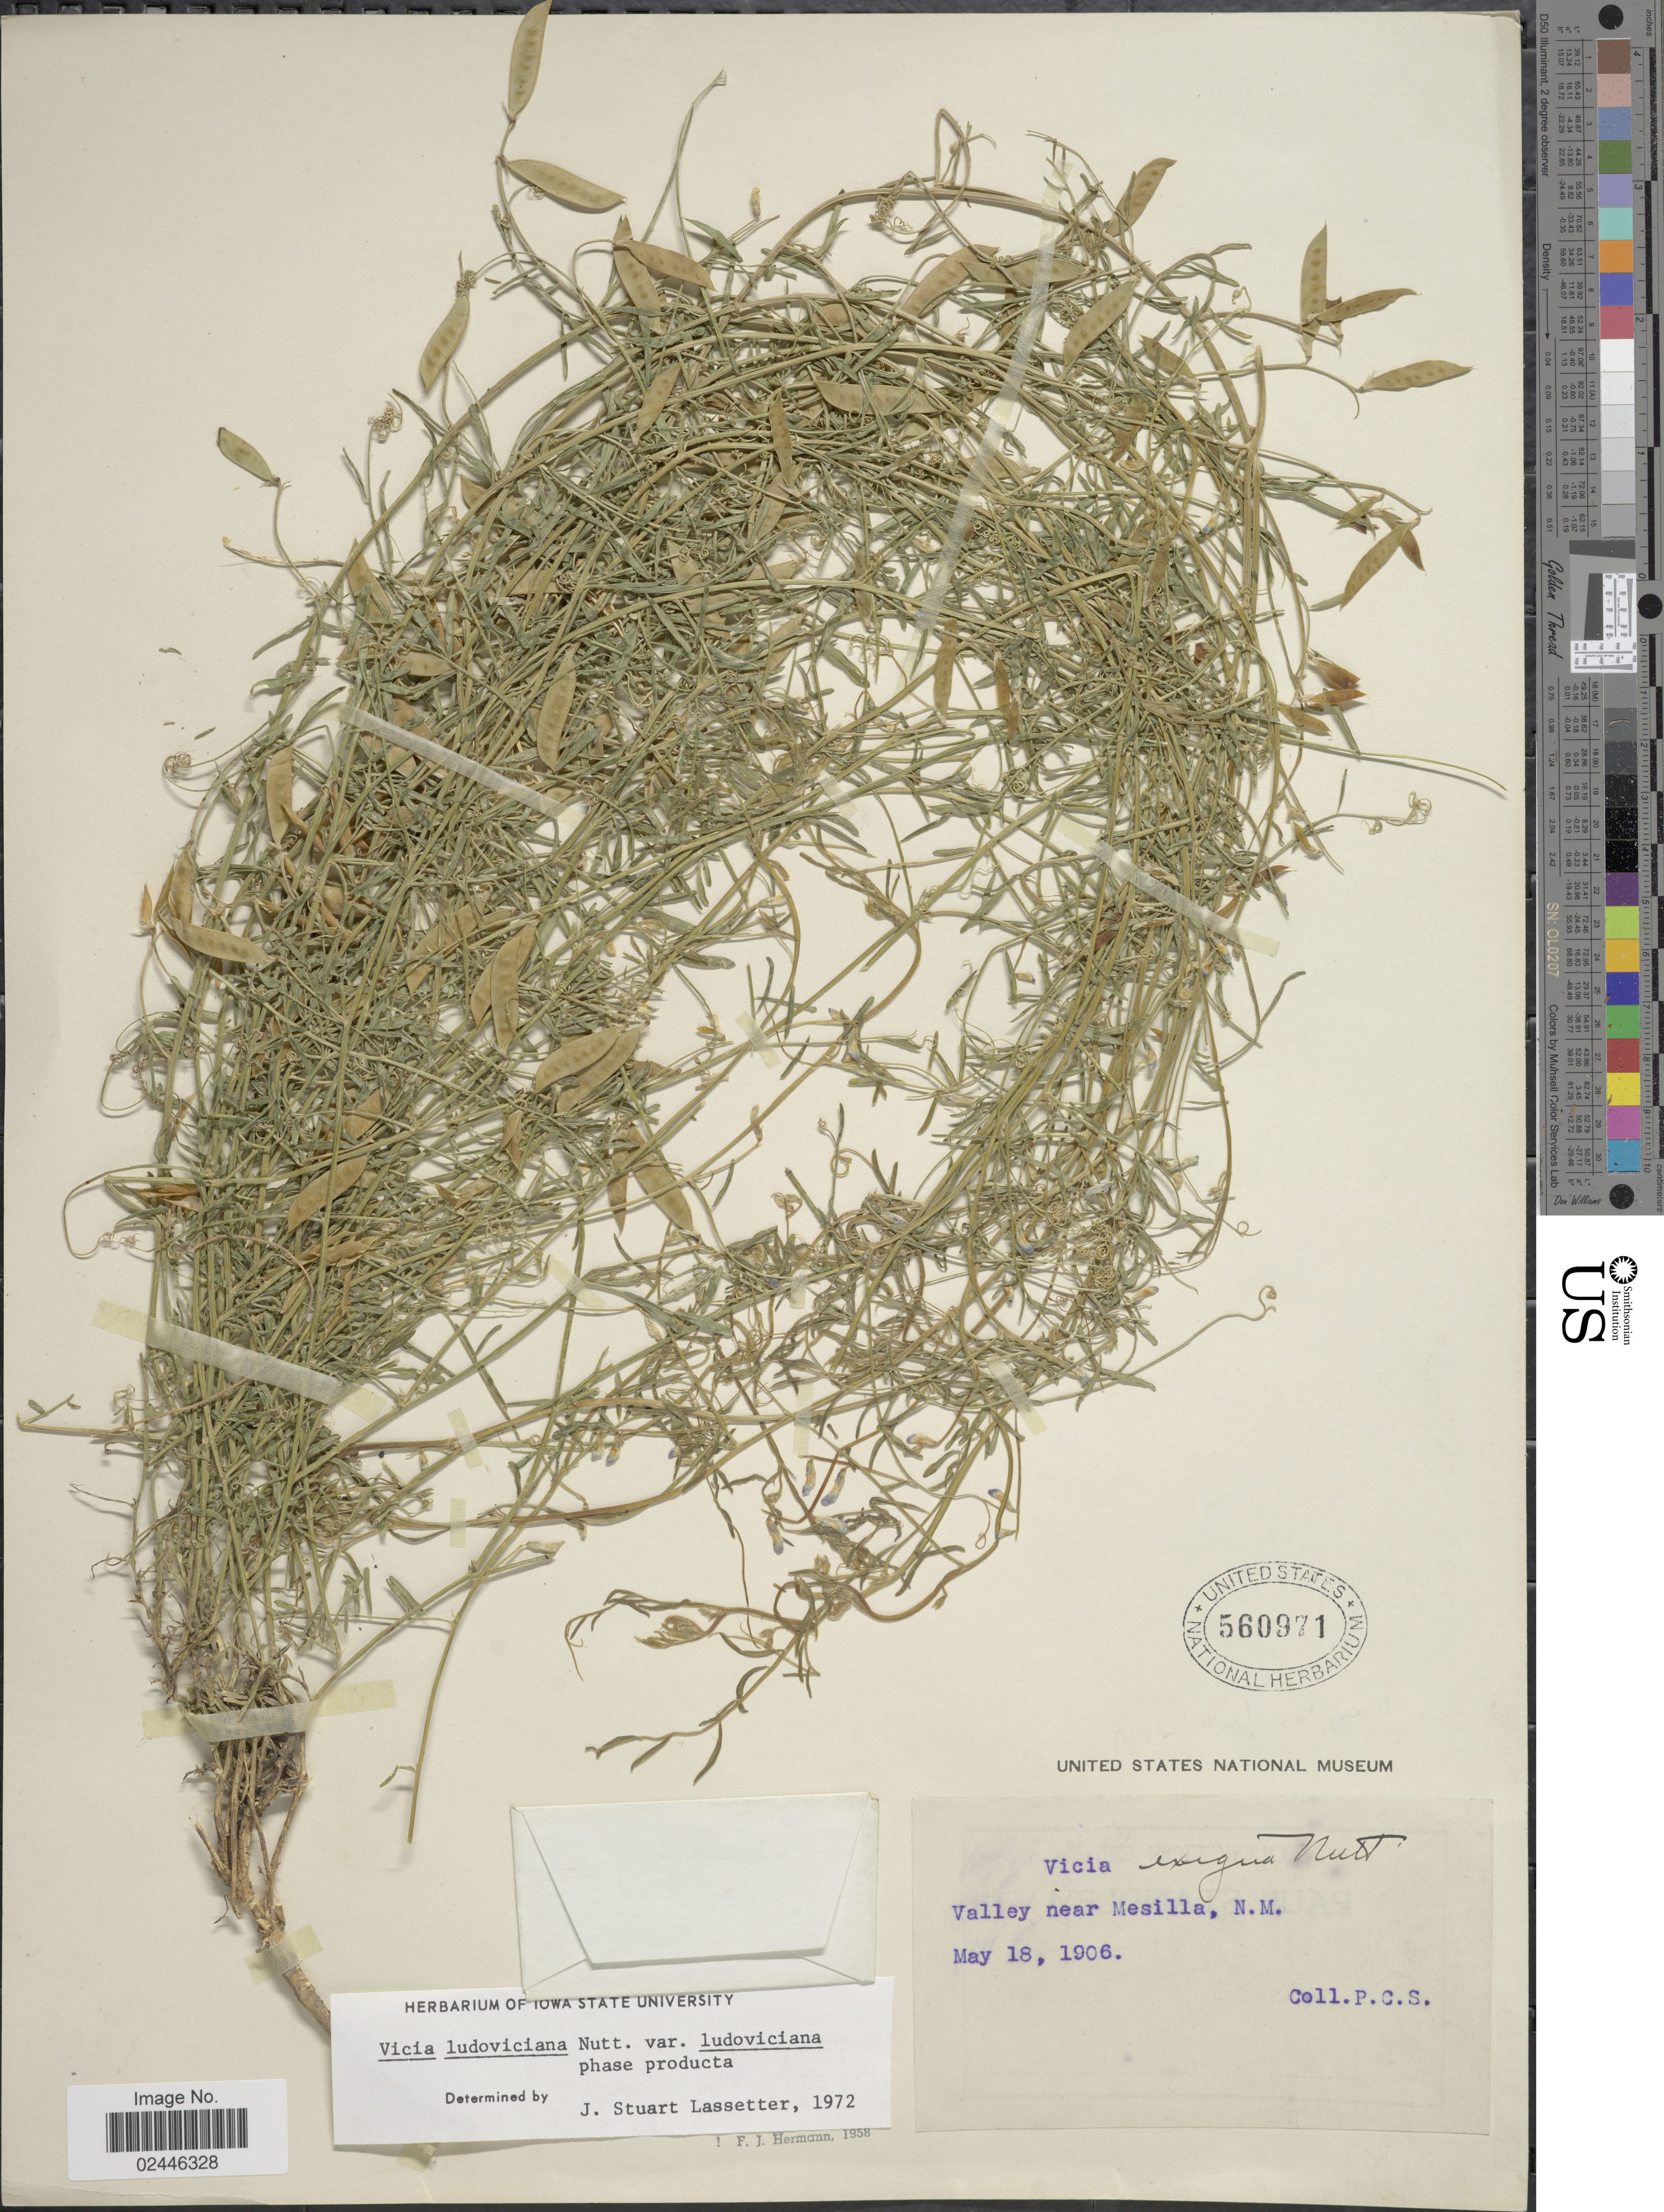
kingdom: Plantae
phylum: Tracheophyta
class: Magnoliopsida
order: Fabales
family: Fabaceae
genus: Vicia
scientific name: Vicia ludoviciana var. ludoviciana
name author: Nutt. ex Torr. & A. Gray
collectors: P. C. S.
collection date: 1906-05-18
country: United States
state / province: New Mexico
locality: Valley near Mesilla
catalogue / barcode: US 560971